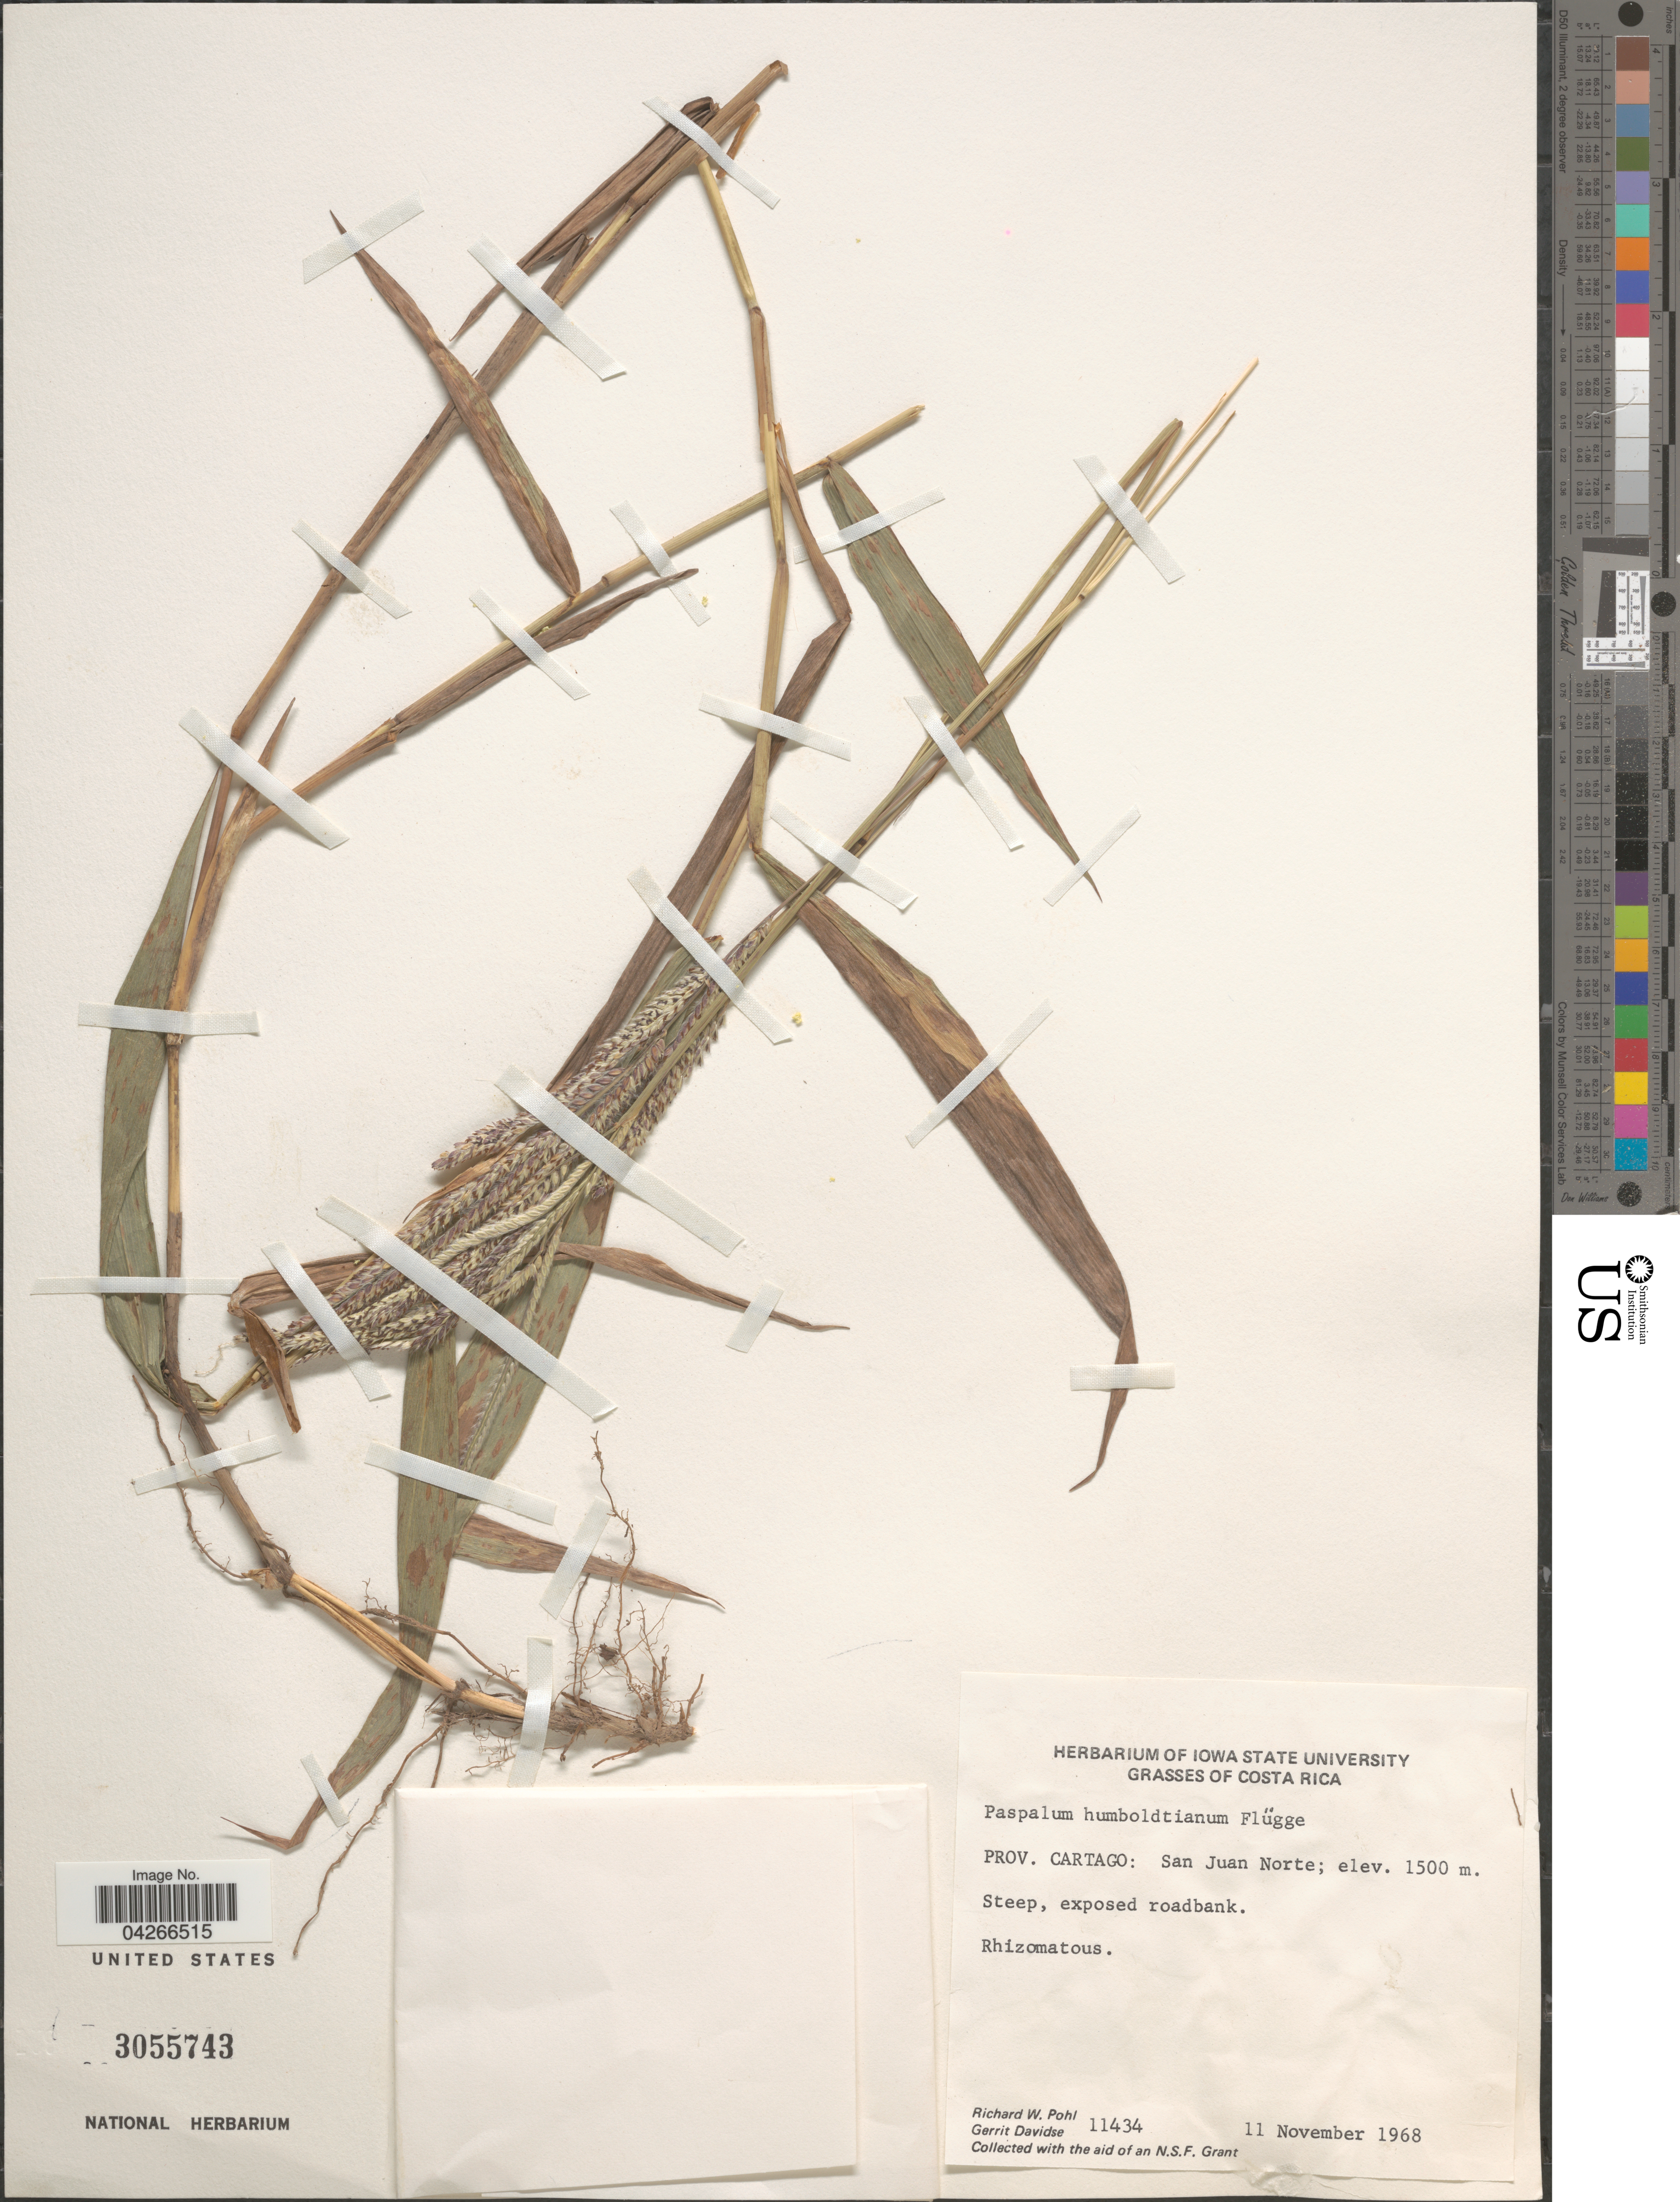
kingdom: Plantae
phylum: Tracheophyta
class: Liliopsida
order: Poales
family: Poaceae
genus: Paspalum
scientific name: Paspalum humboldtianum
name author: Flüggé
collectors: R. W. Pohl & G. Davidse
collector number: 11434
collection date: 1968-11-11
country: Costa Rica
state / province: Cartago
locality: San Juan Norte.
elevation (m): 1500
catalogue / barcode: US 3055743